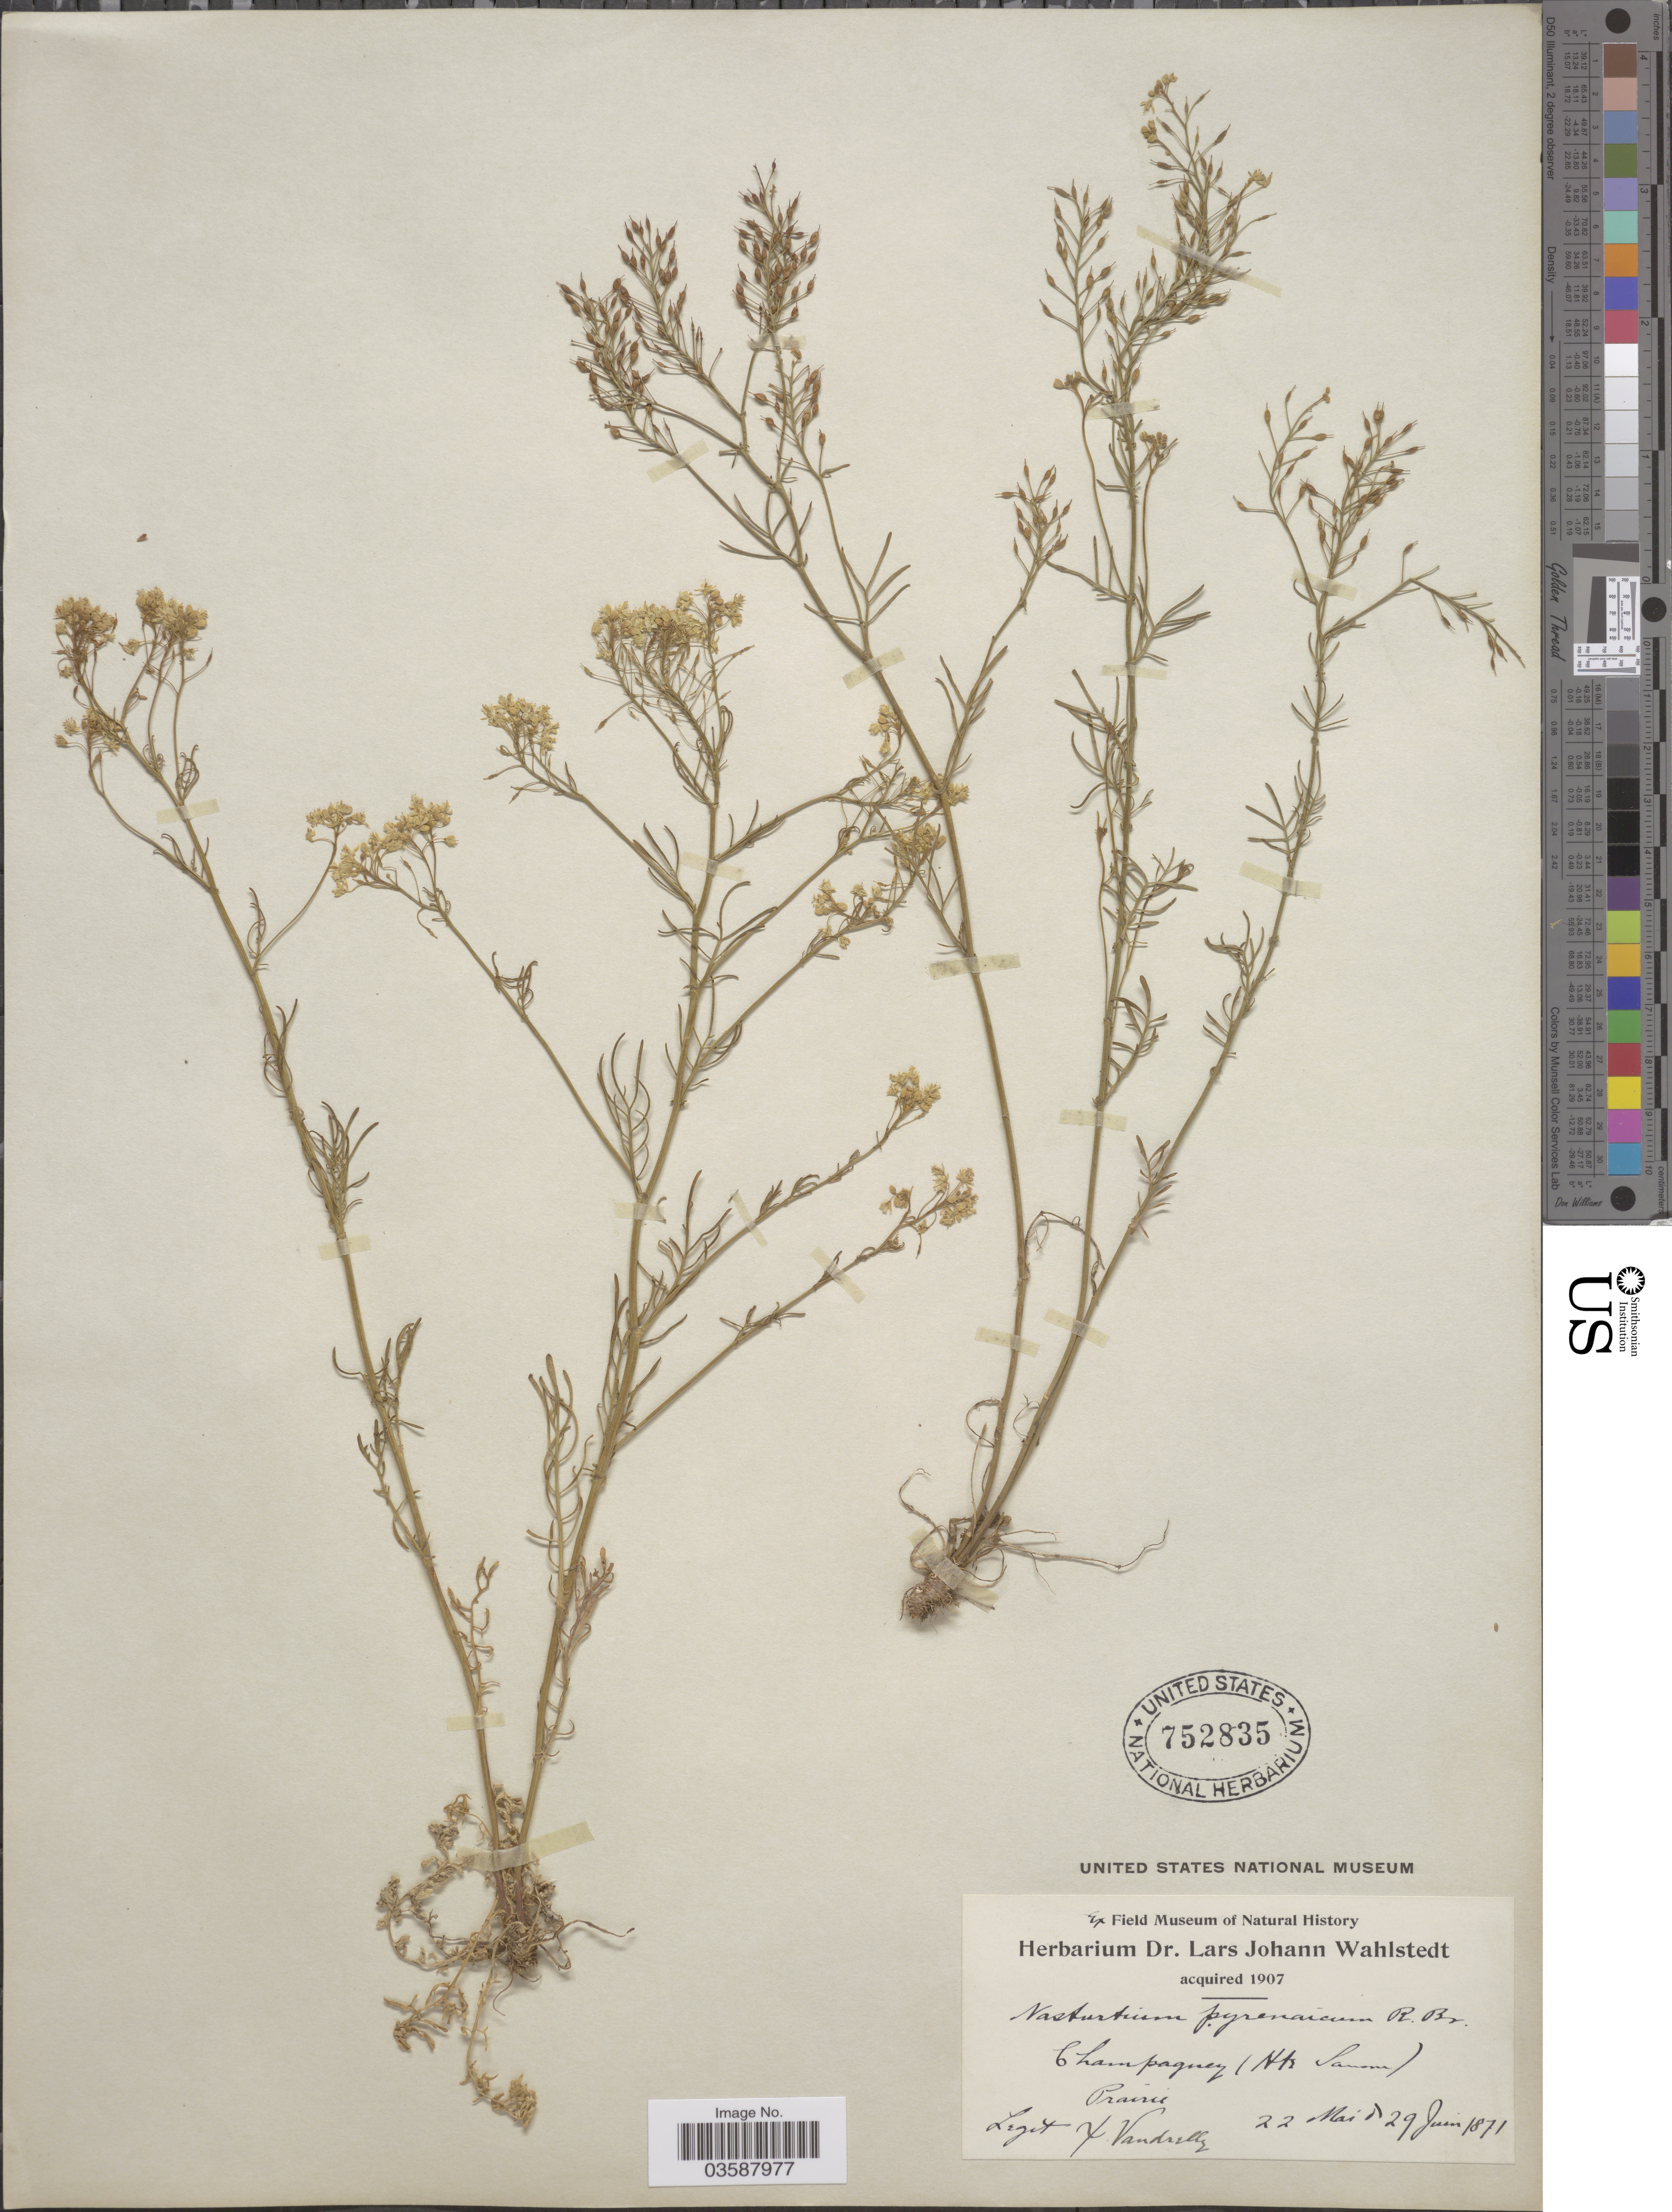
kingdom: Plantae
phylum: Tracheophyta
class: Magnoliopsida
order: Brassicales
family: Brassicaceae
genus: Rorippa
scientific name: Rorippa pyrenaica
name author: (All.) Rchb.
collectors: X. Vandrelly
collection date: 1871-05-22/1871-06-29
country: France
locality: Champagney (Hte Somme).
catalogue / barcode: US 752835